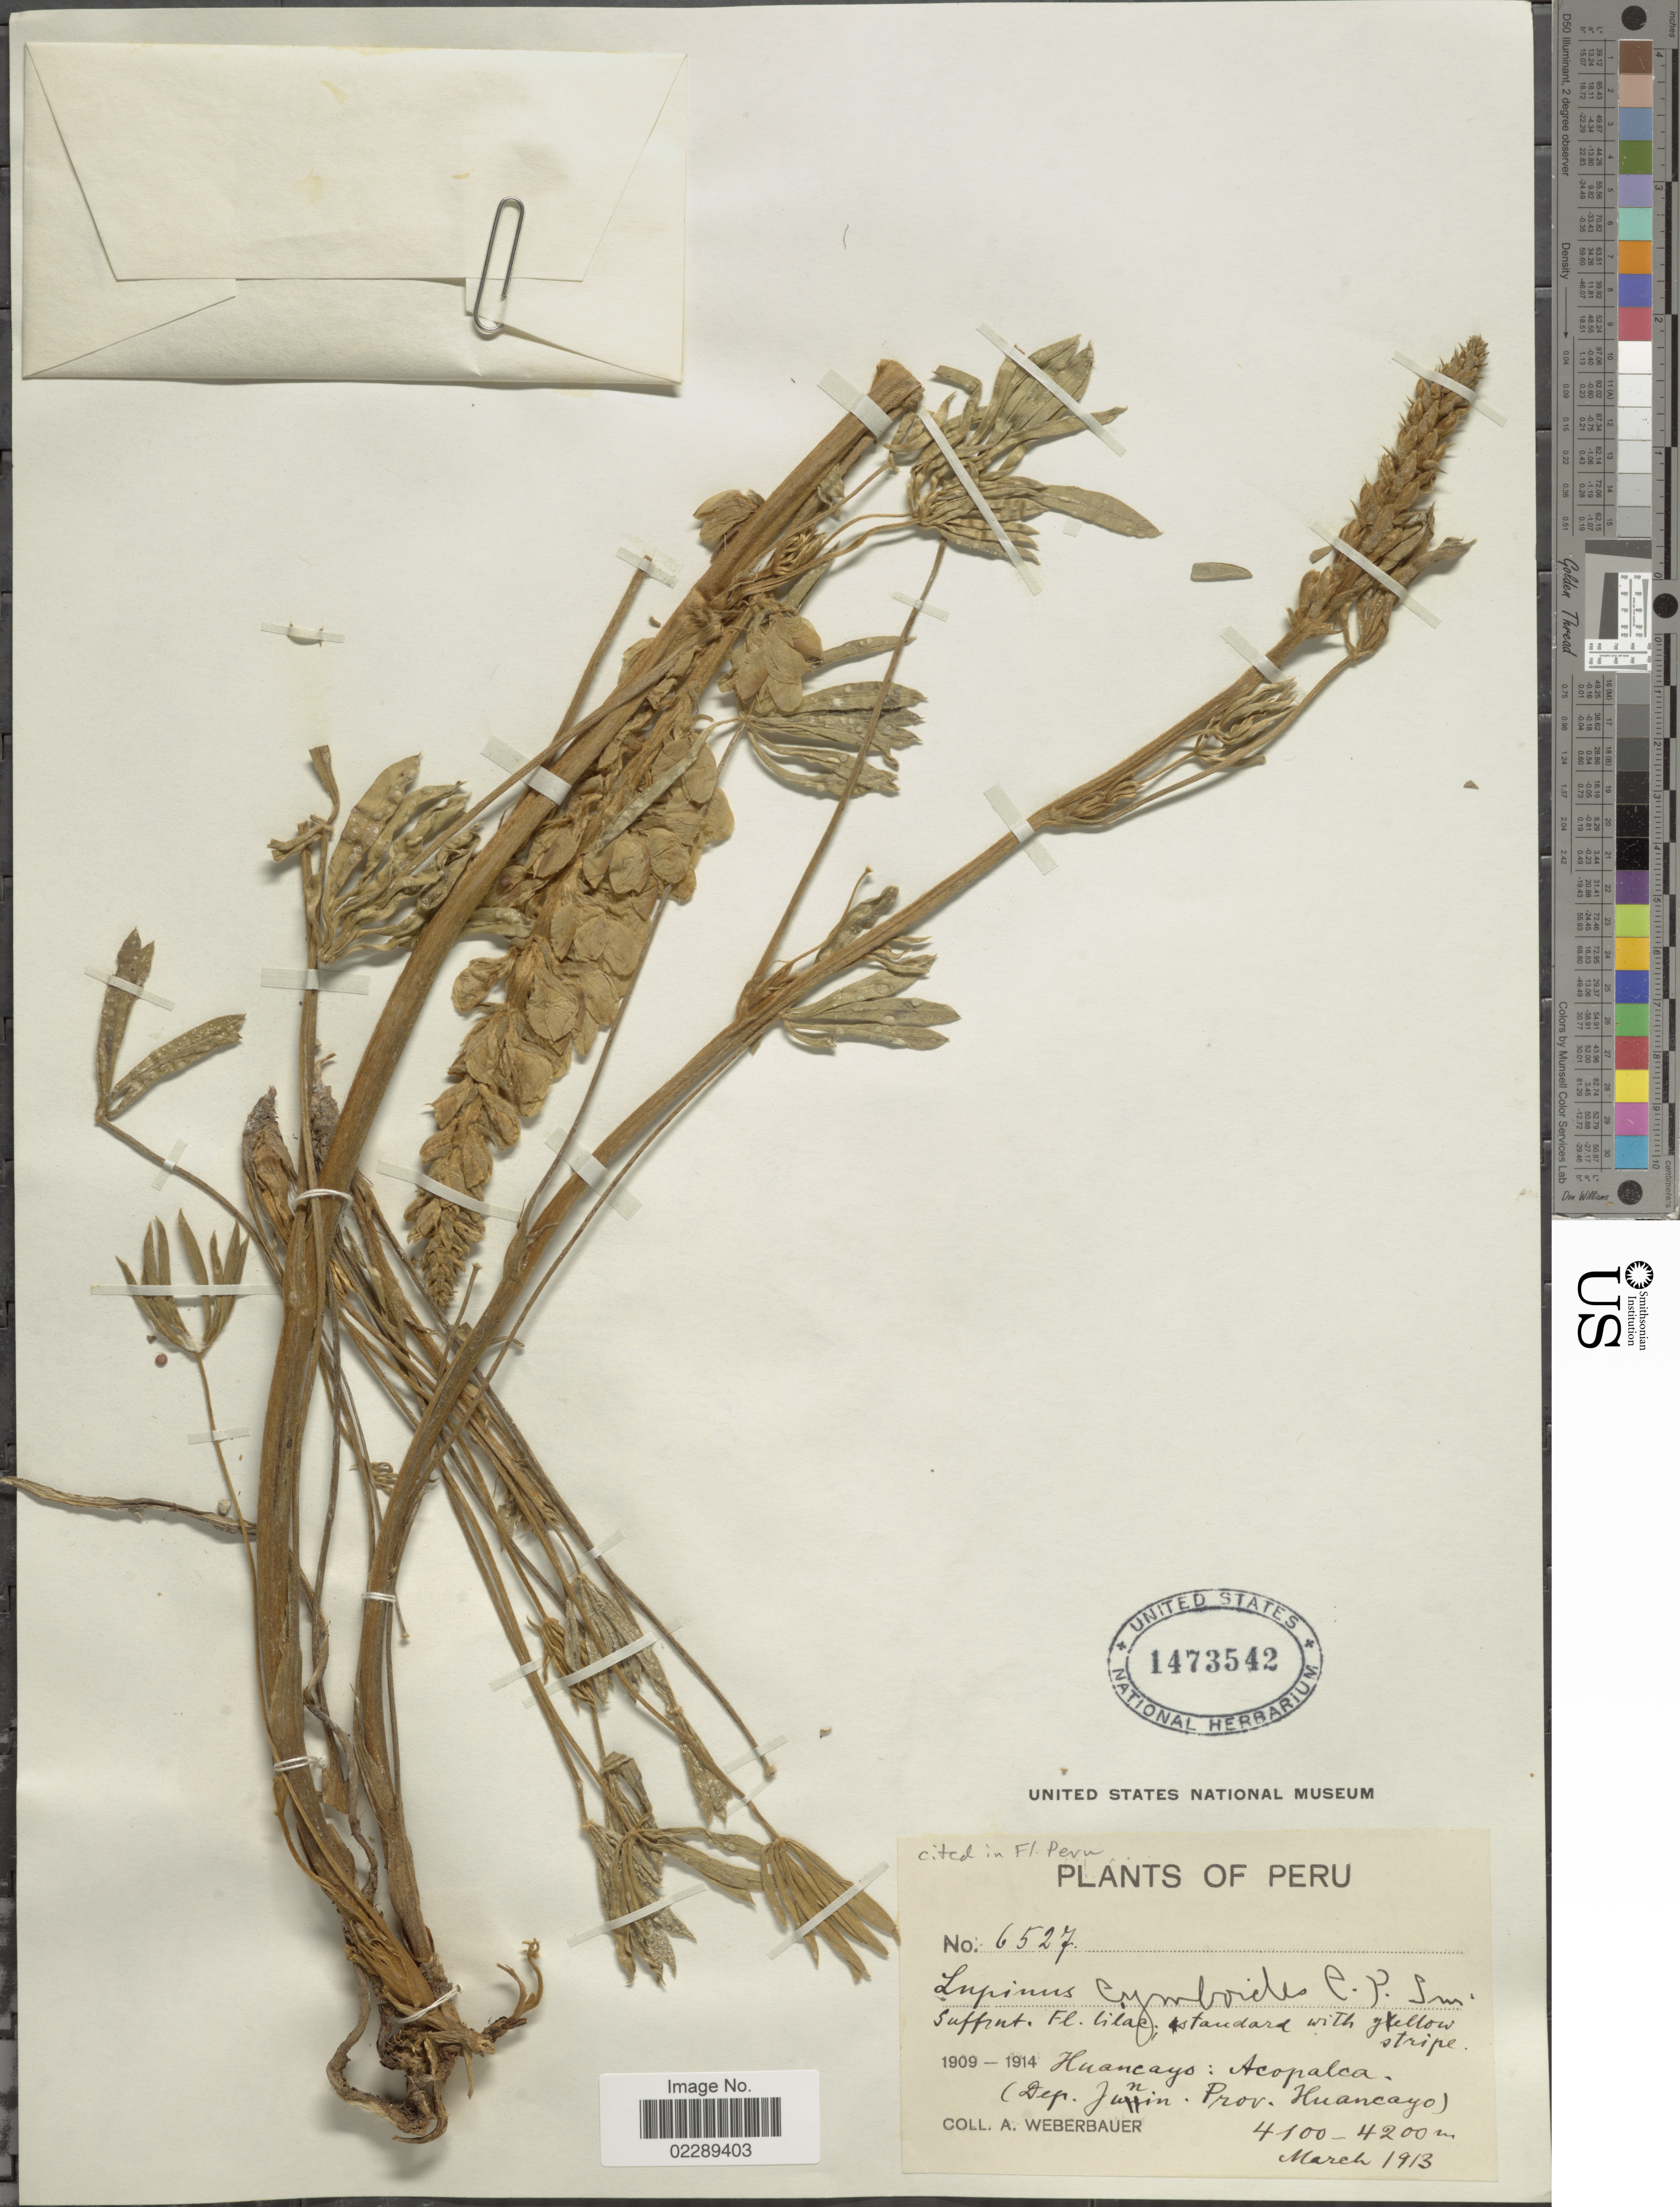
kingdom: Plantae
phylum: Tracheophyta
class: Magnoliopsida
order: Fabales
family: Fabaceae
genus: Lupinus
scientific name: Lupinus cymboides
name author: C.P. Sm.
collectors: A. Weberbauer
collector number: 6527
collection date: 1913-03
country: Peru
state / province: Junín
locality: Huancayo: Acopalco. (Dep. Junin: Prov. Huancayo).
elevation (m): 4100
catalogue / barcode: US 1473542